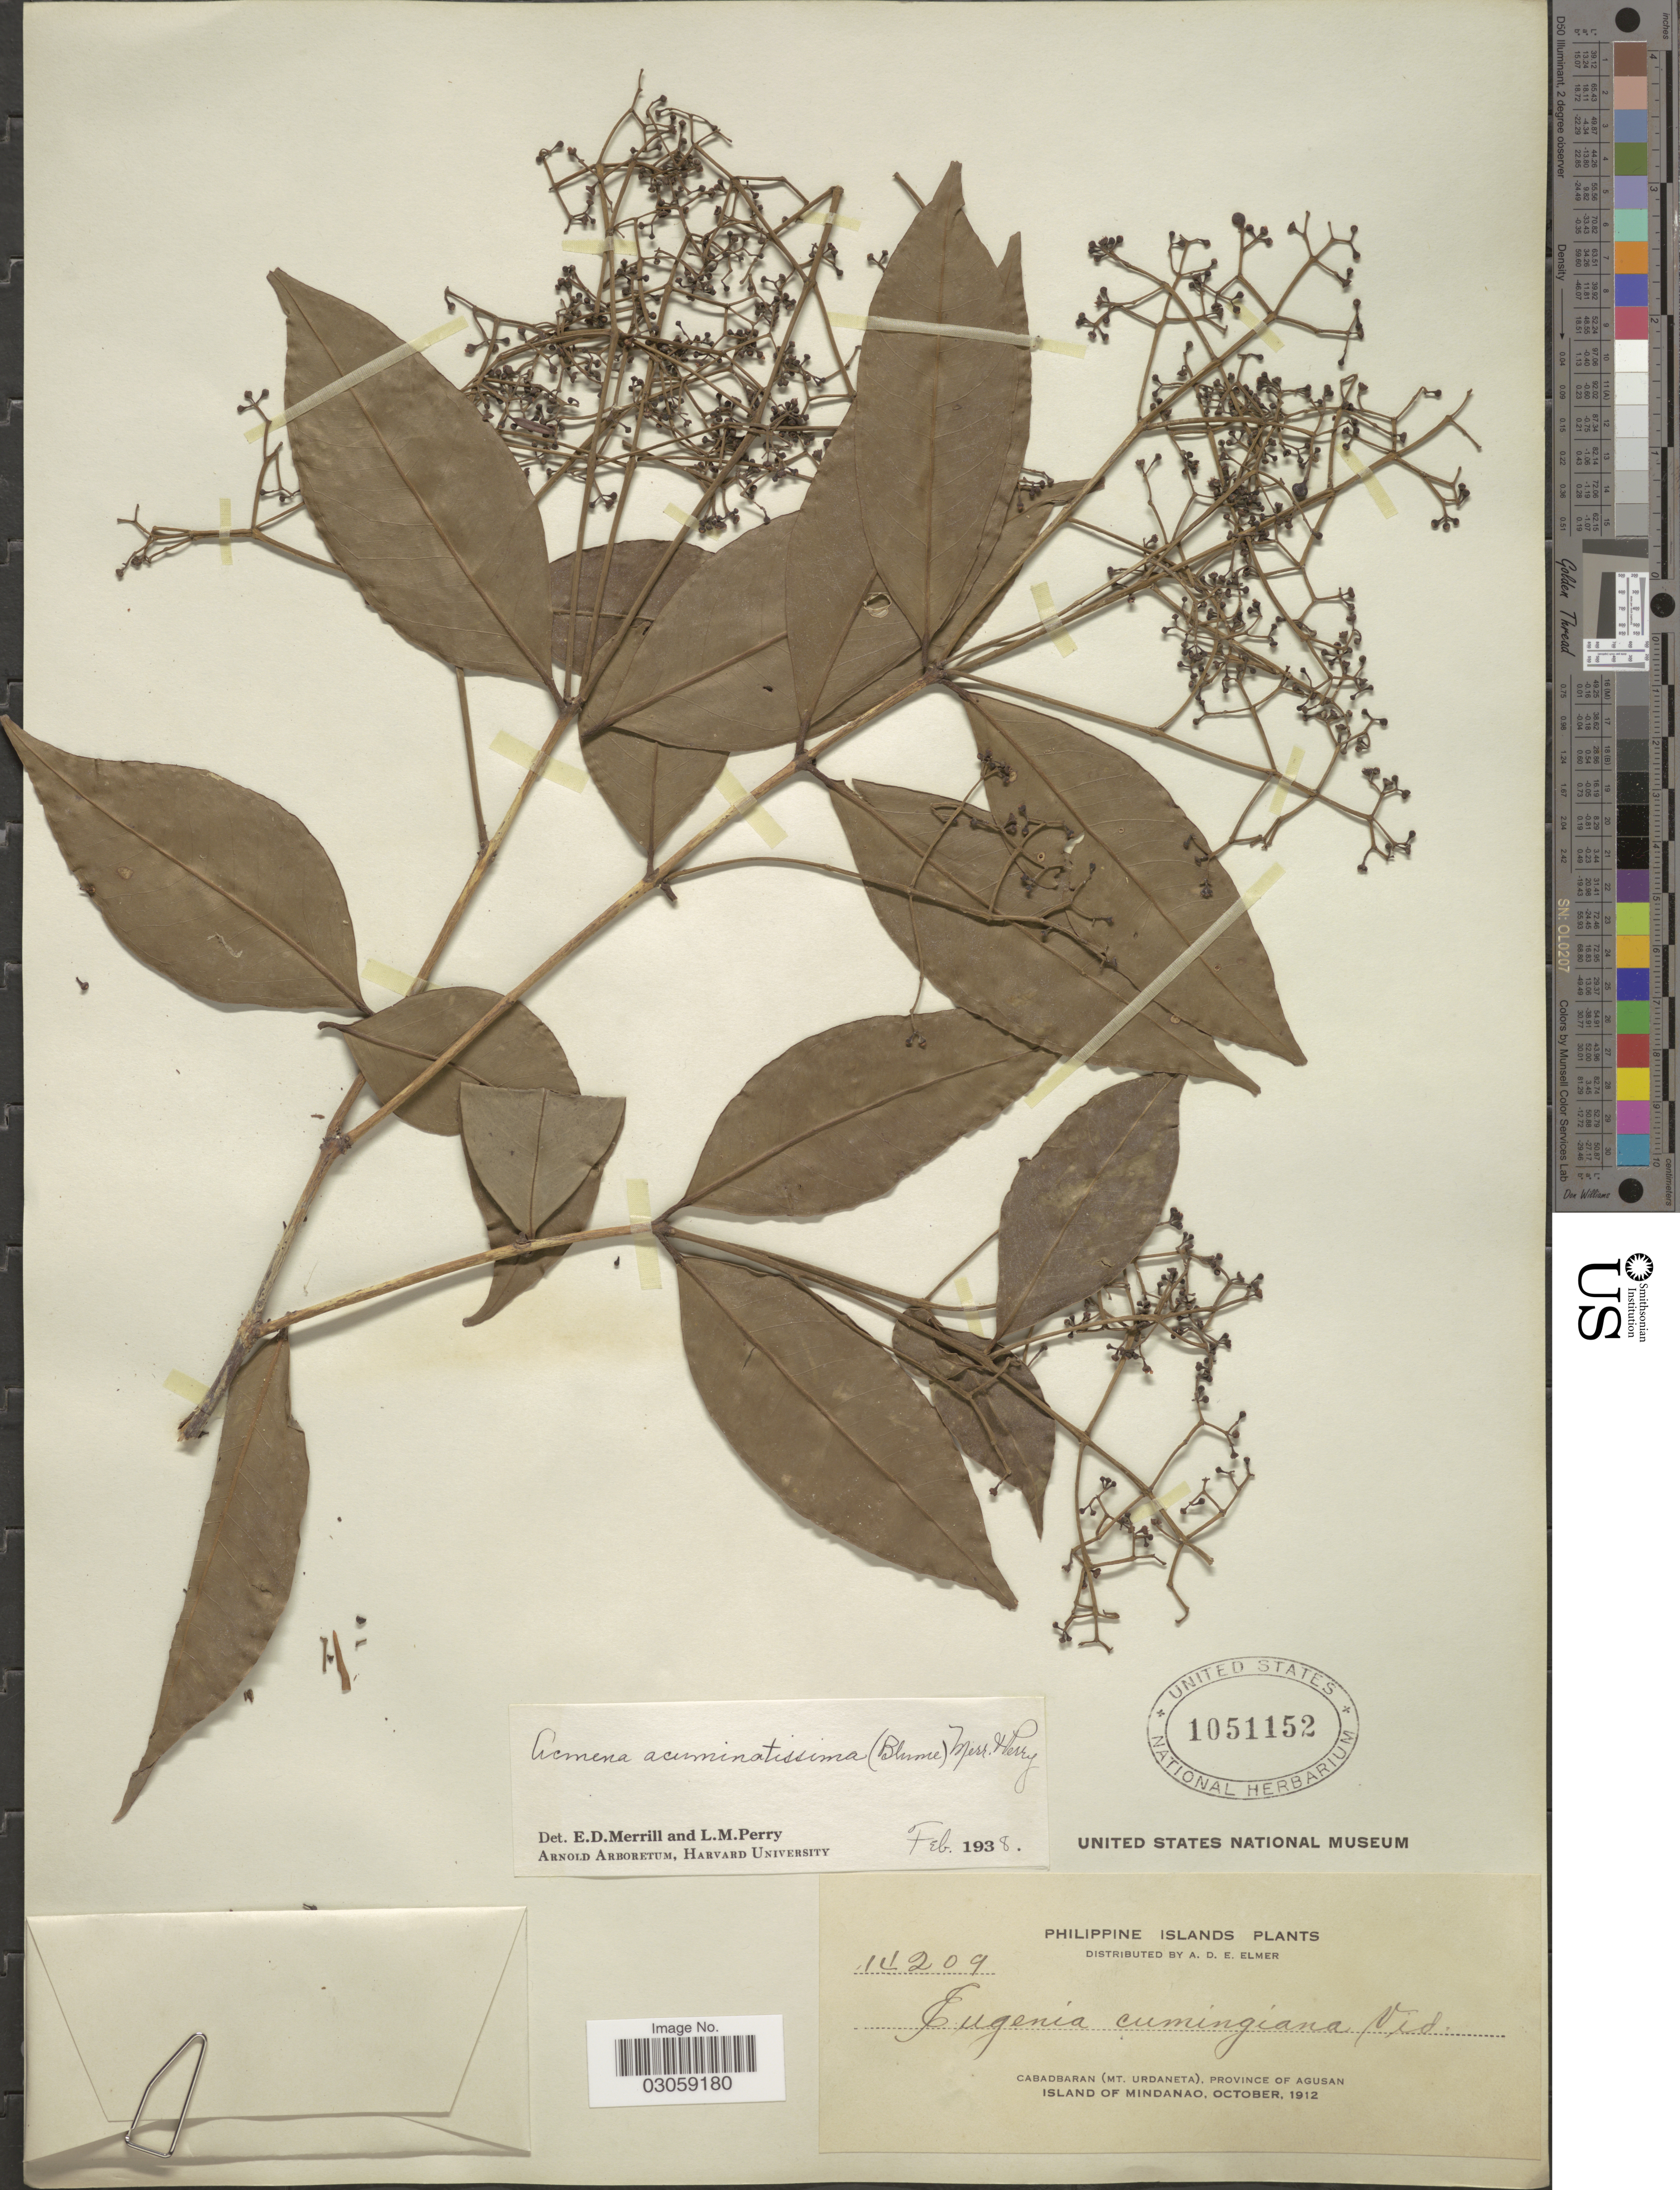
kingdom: Plantae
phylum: Tracheophyta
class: Magnoliopsida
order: Myrtales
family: Myrtaceae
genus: Syzygium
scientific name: Syzygium acuminatissimum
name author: (Blume) DC.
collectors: A. D. E. Elmer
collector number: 14209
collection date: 1912-10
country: Philippines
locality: Cabadbaran (Mt. Urdaneta), province of Agusan. Island of Mindanao.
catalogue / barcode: US 1051152